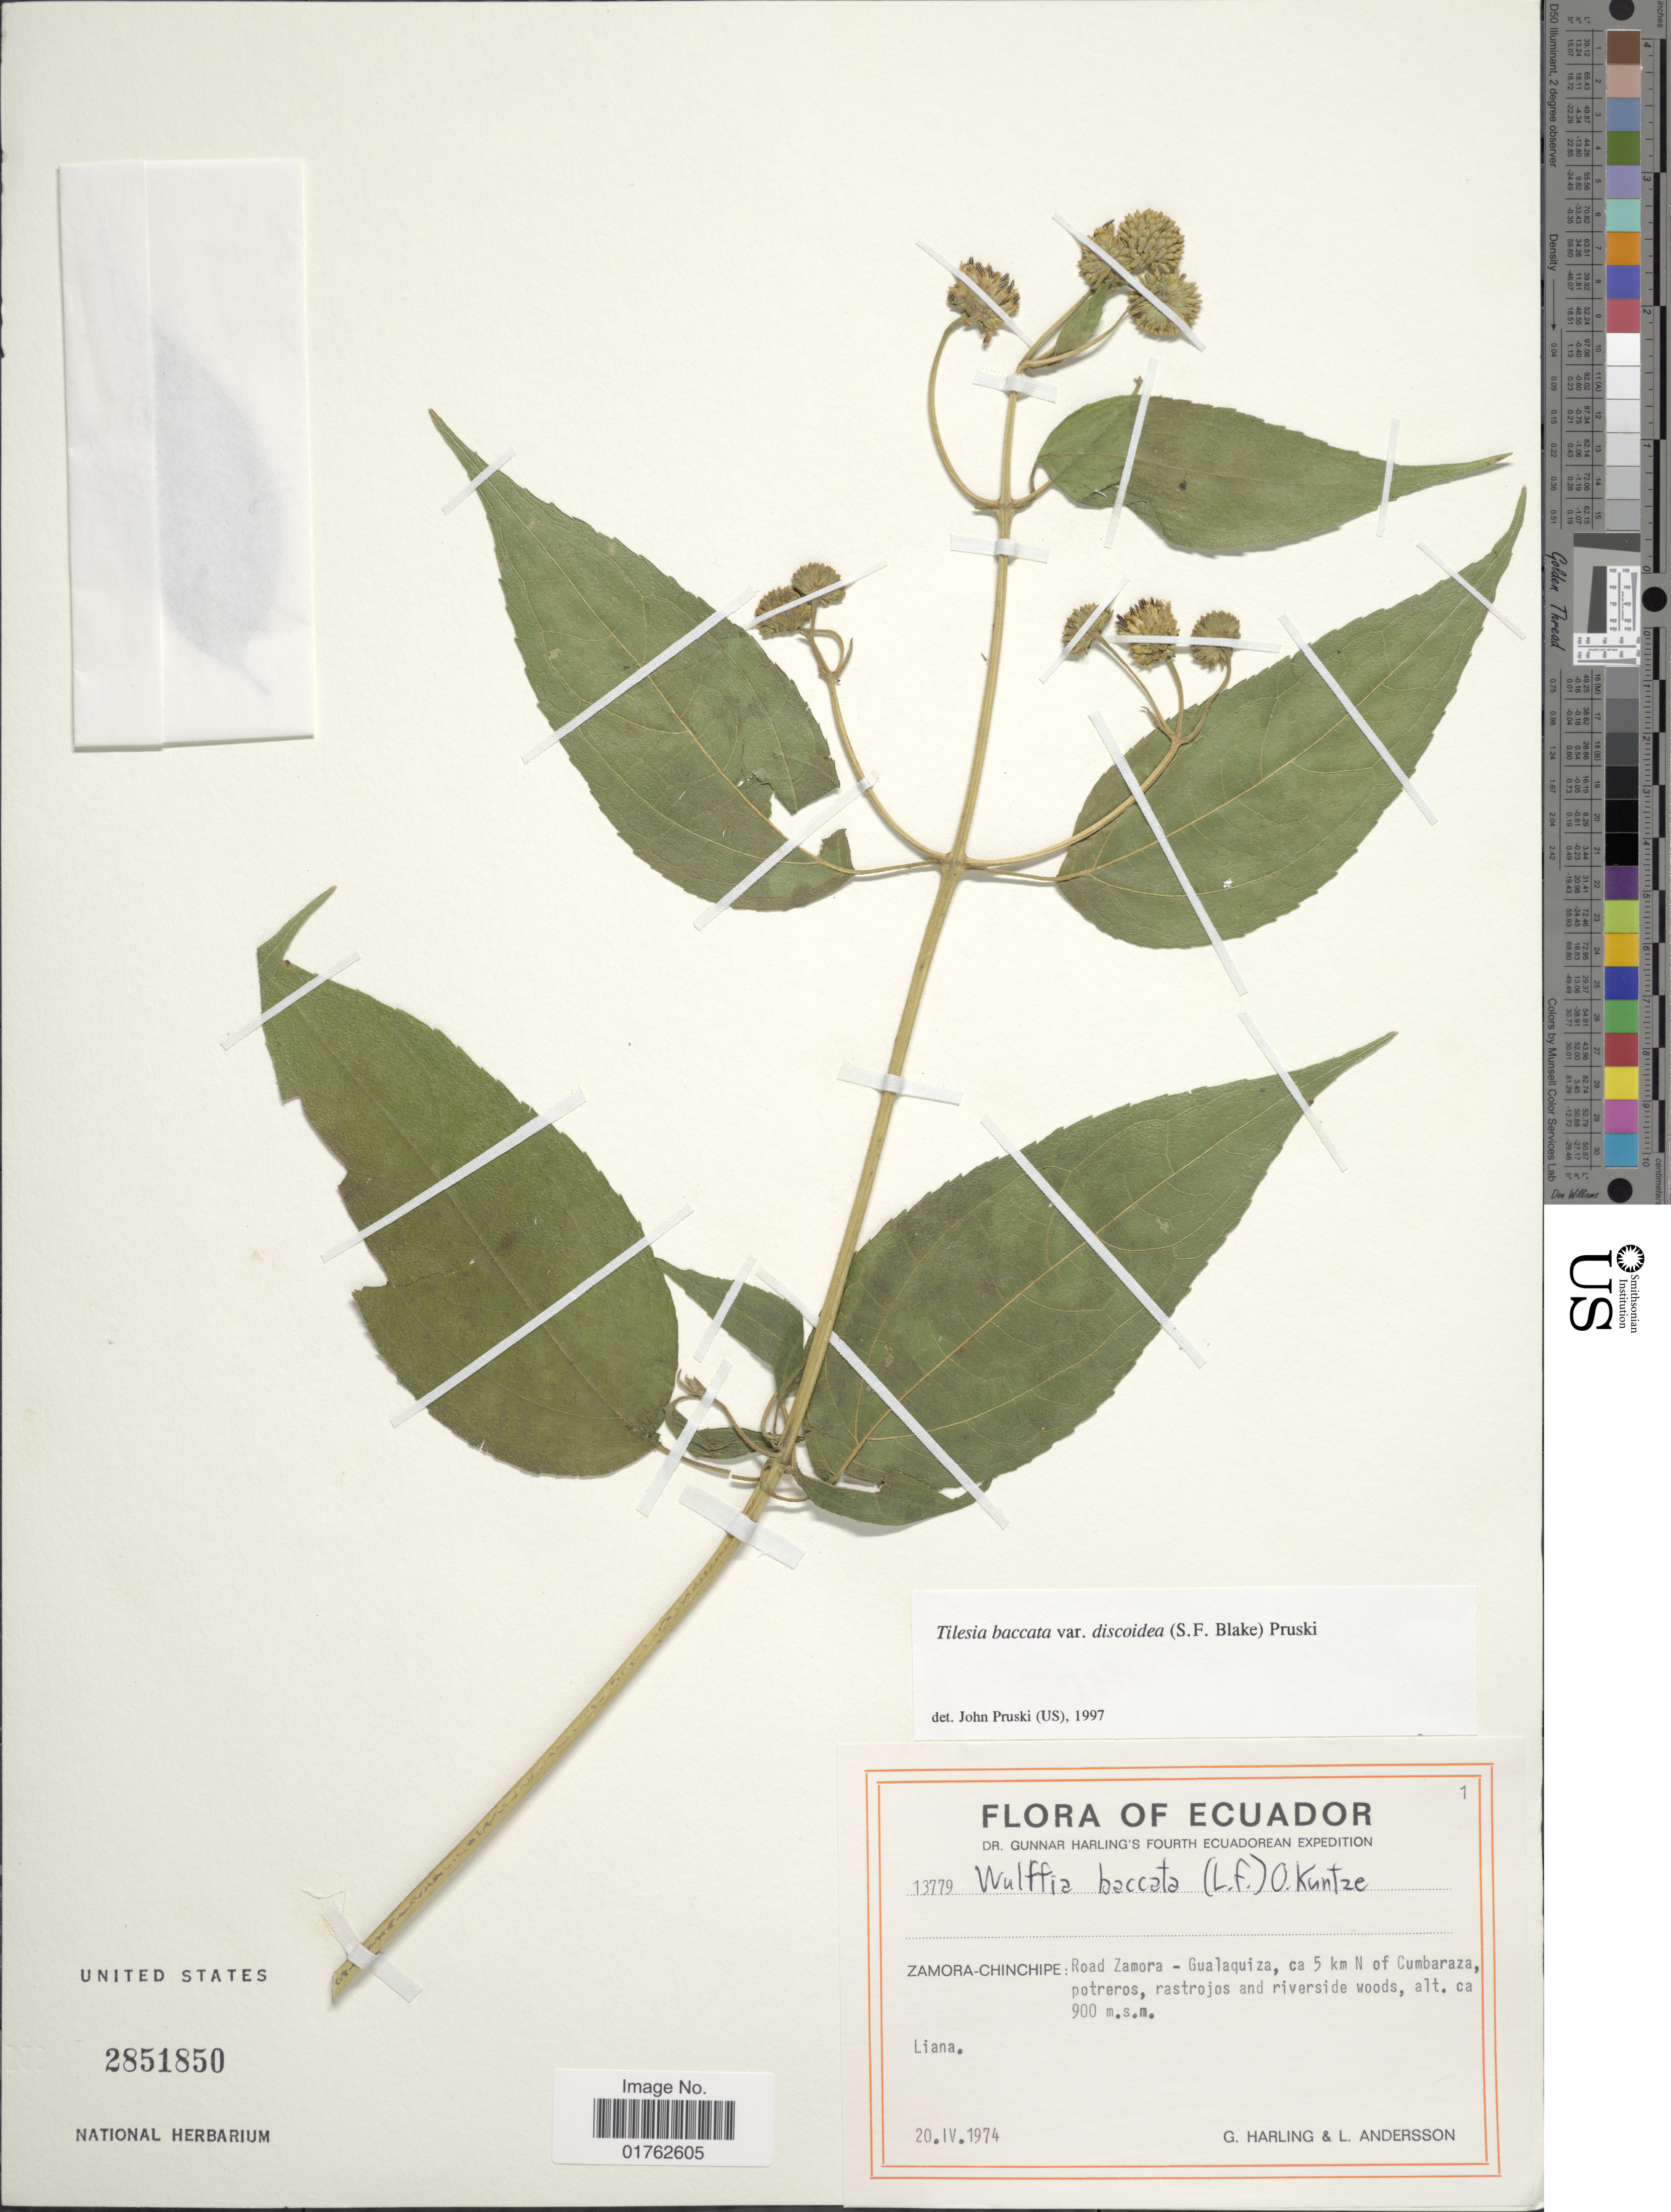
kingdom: Plantae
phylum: Tracheophyta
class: Magnoliopsida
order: Asterales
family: Asteraceae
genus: Wulffia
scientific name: Wulffia baccata var. discoidea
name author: S.F. Blake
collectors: G. Harling & L. Andersson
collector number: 13779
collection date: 1974-04-20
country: Ecuador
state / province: Zamora-Chinchipe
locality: Road Zamora-Gualaquiza,ca 5 km N of Cumbaraza, potreros, rastrojos and riverside woods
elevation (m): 900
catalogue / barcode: US 2851850